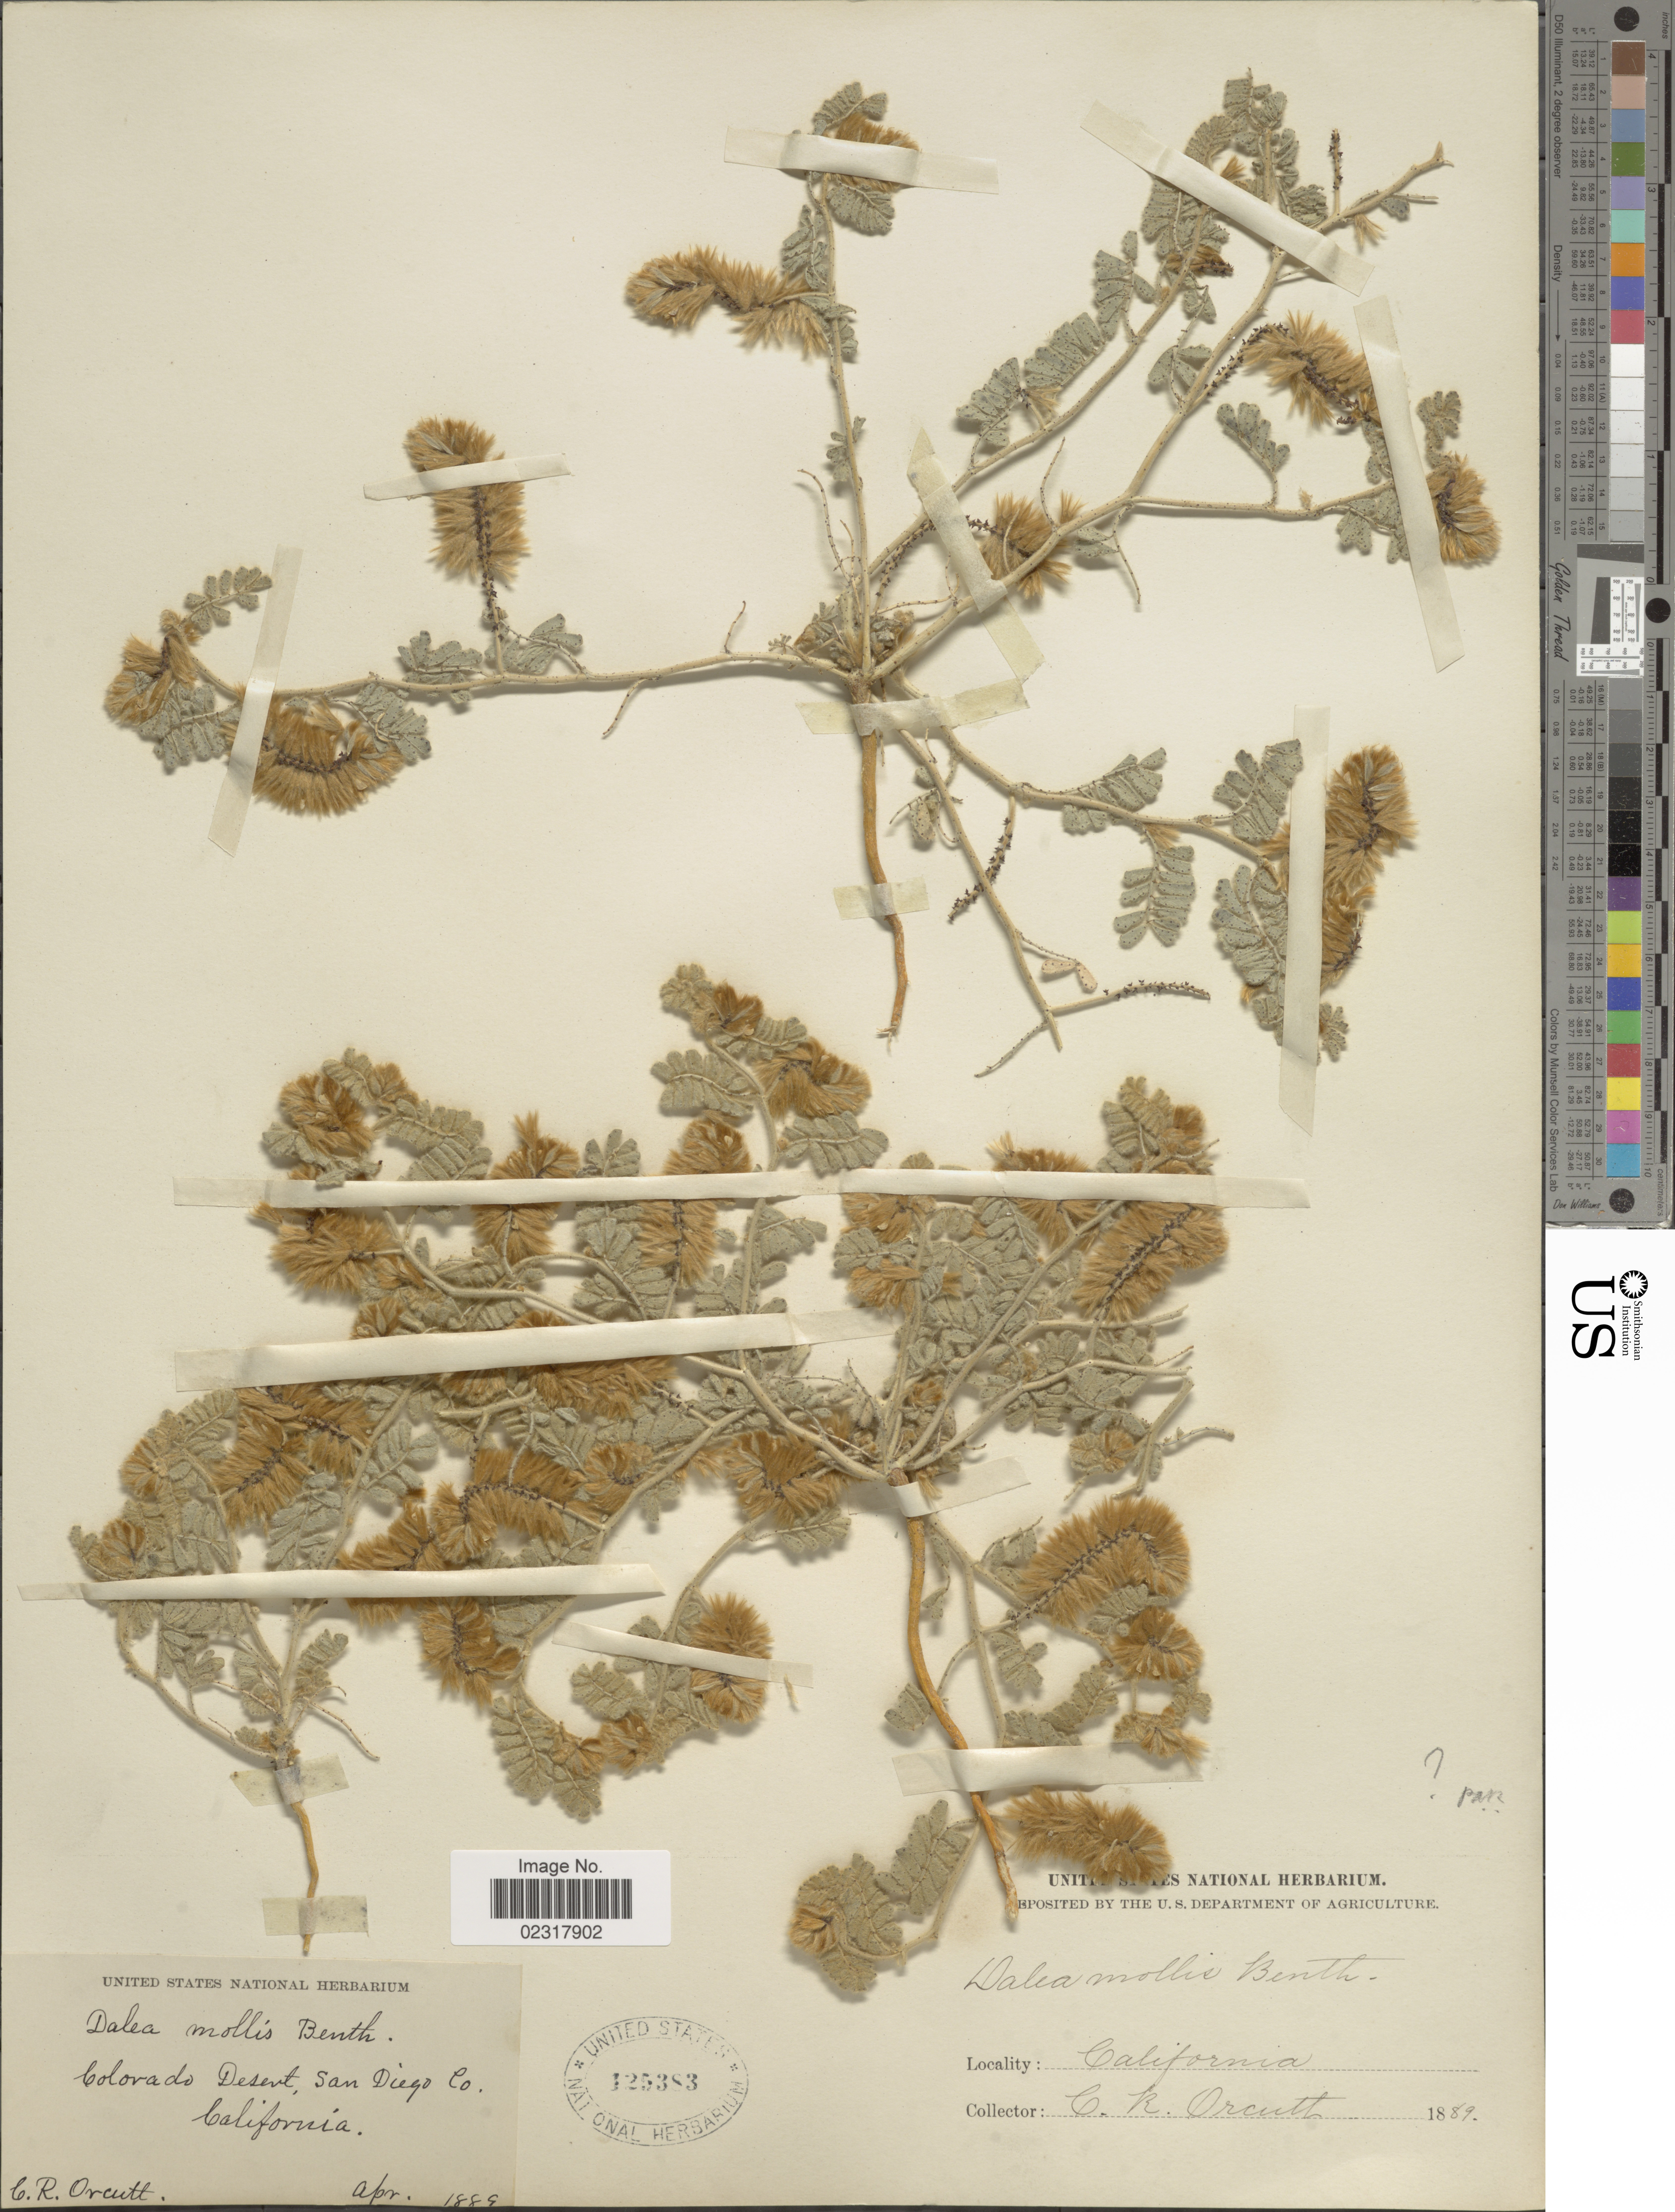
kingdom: Plantae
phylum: Tracheophyta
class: Magnoliopsida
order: Fabales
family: Fabaceae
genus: Dalea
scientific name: Dalea mollis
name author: Benth.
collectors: C. R. Orcutt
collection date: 1889-04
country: United States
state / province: California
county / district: San Diego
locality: Colorado Desert, San Diego Co.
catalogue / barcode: US 125383